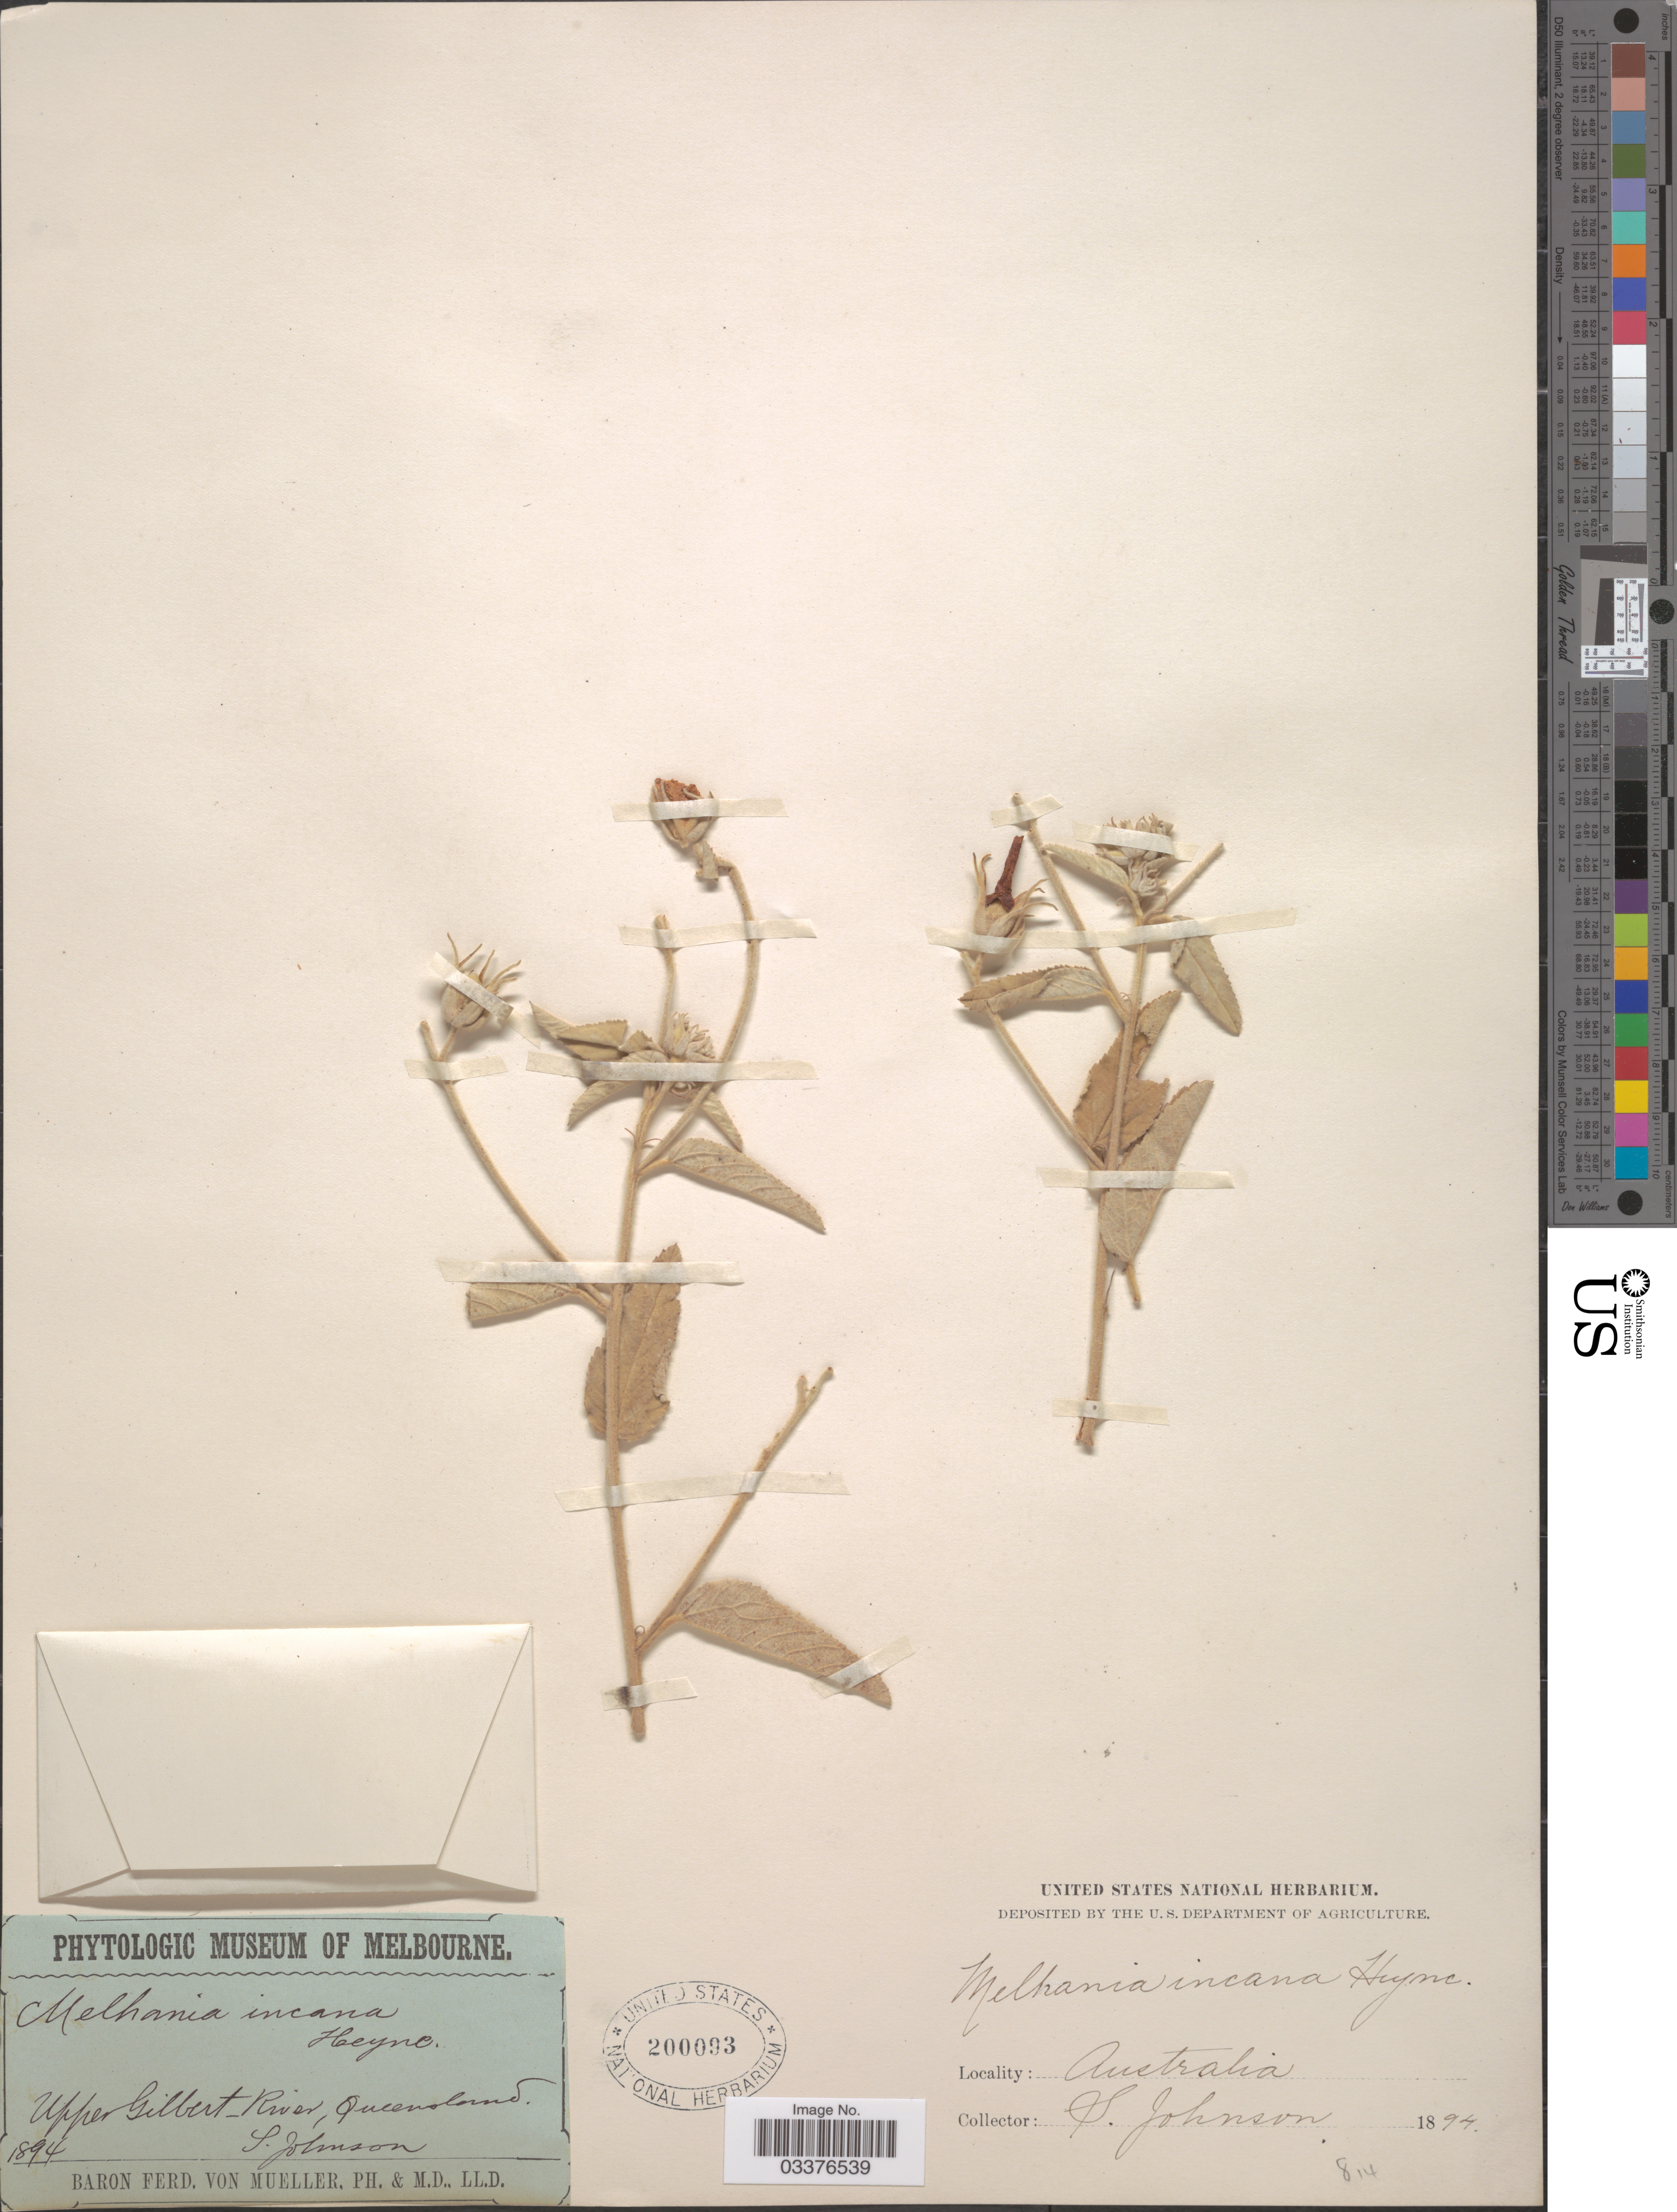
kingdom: Plantae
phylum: Tracheophyta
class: Magnoliopsida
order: Malvales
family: Malvaceae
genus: Melhania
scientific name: Melhania incana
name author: B. Heyne & Wall.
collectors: S. Johnson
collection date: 1894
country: Australia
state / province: Queensland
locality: Upper Gilbert River.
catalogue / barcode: US 200093